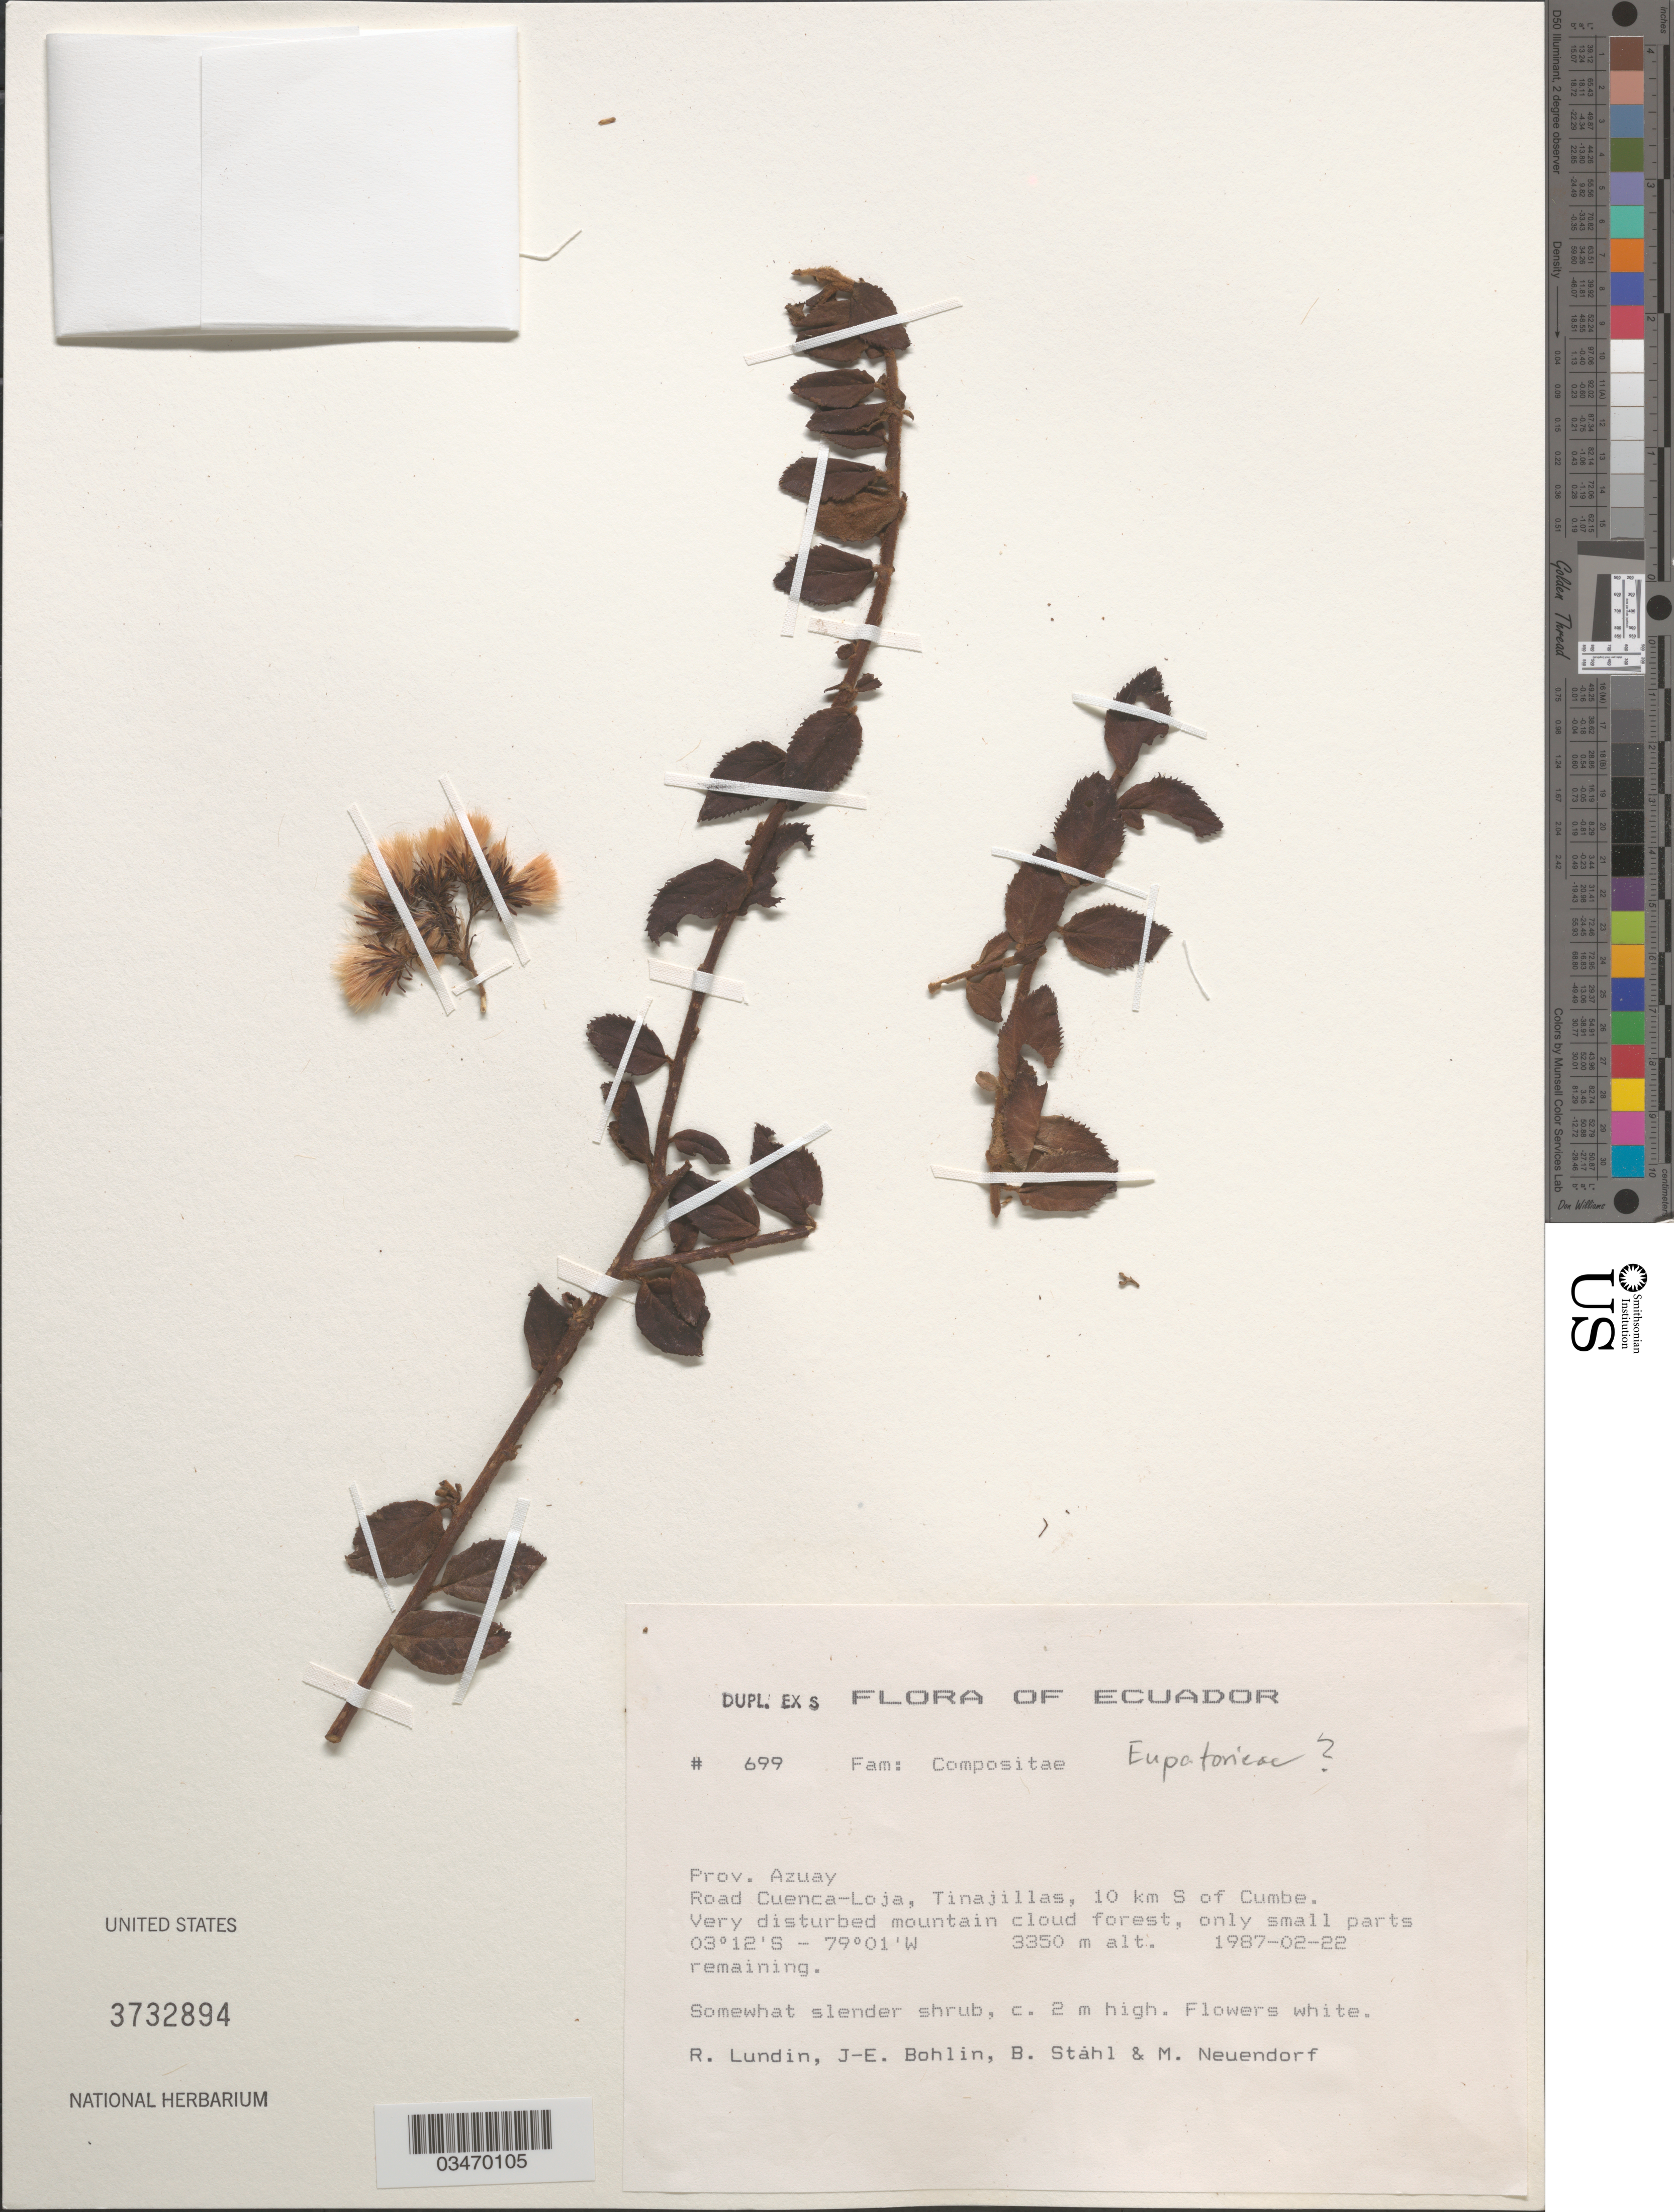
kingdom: Plantae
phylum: Tracheophyta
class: Magnoliopsida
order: Asterales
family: Asteraceae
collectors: R. Lundin, J. E. Bohlin, B. Ståhl & M. Neuendorf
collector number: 699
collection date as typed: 22 Feb 1987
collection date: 1987-02-22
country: Ecuador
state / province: Azuay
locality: Road Cuenca-Loja, Tinajillas, 10 km S of Cumbe.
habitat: Very disturbed mountain cloud florest, only small parts remaining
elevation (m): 3350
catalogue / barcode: US 3732894